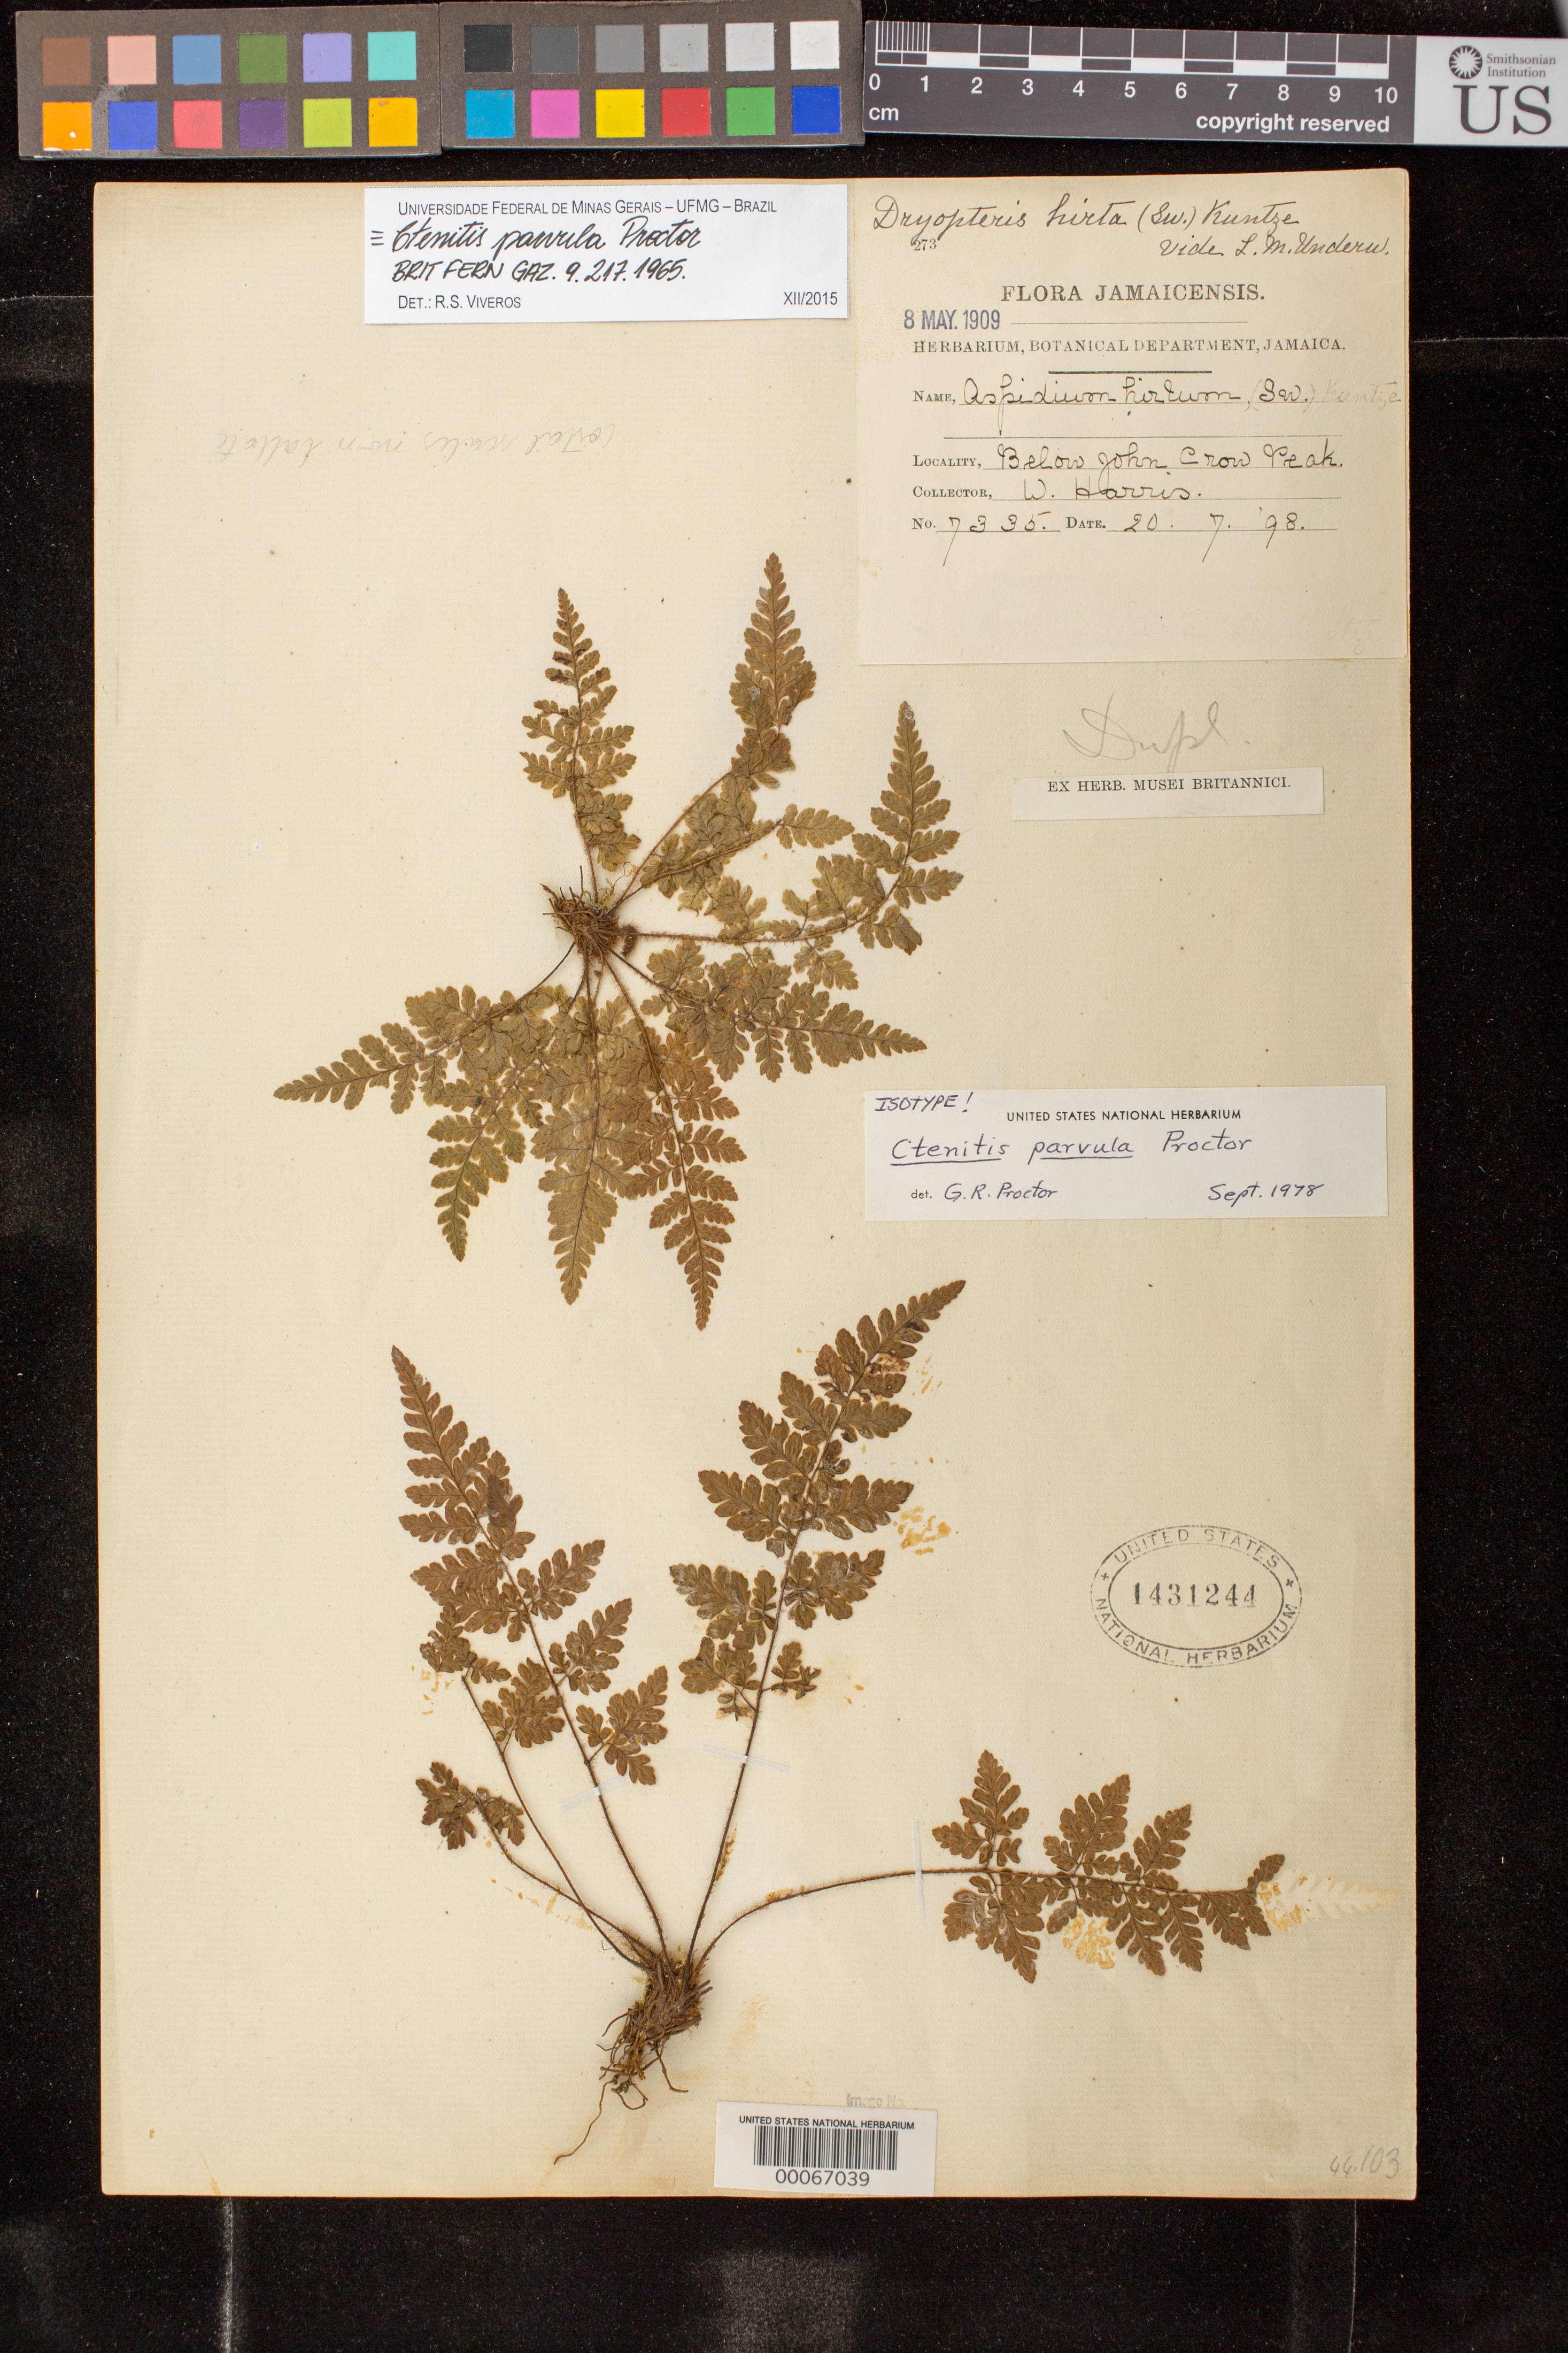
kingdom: Plantae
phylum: Tracheophyta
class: Polypodiopsida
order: Polypodiales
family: Dryopteridaceae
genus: Ctenitis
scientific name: Ctenitis parvula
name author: Proctor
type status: Isotype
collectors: W. H. Harris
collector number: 7335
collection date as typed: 20 Jul 1898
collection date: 1898-07-20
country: Jamaica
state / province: Saint Andrew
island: Greater Antilles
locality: Below John Crow Peak.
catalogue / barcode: US 1431244